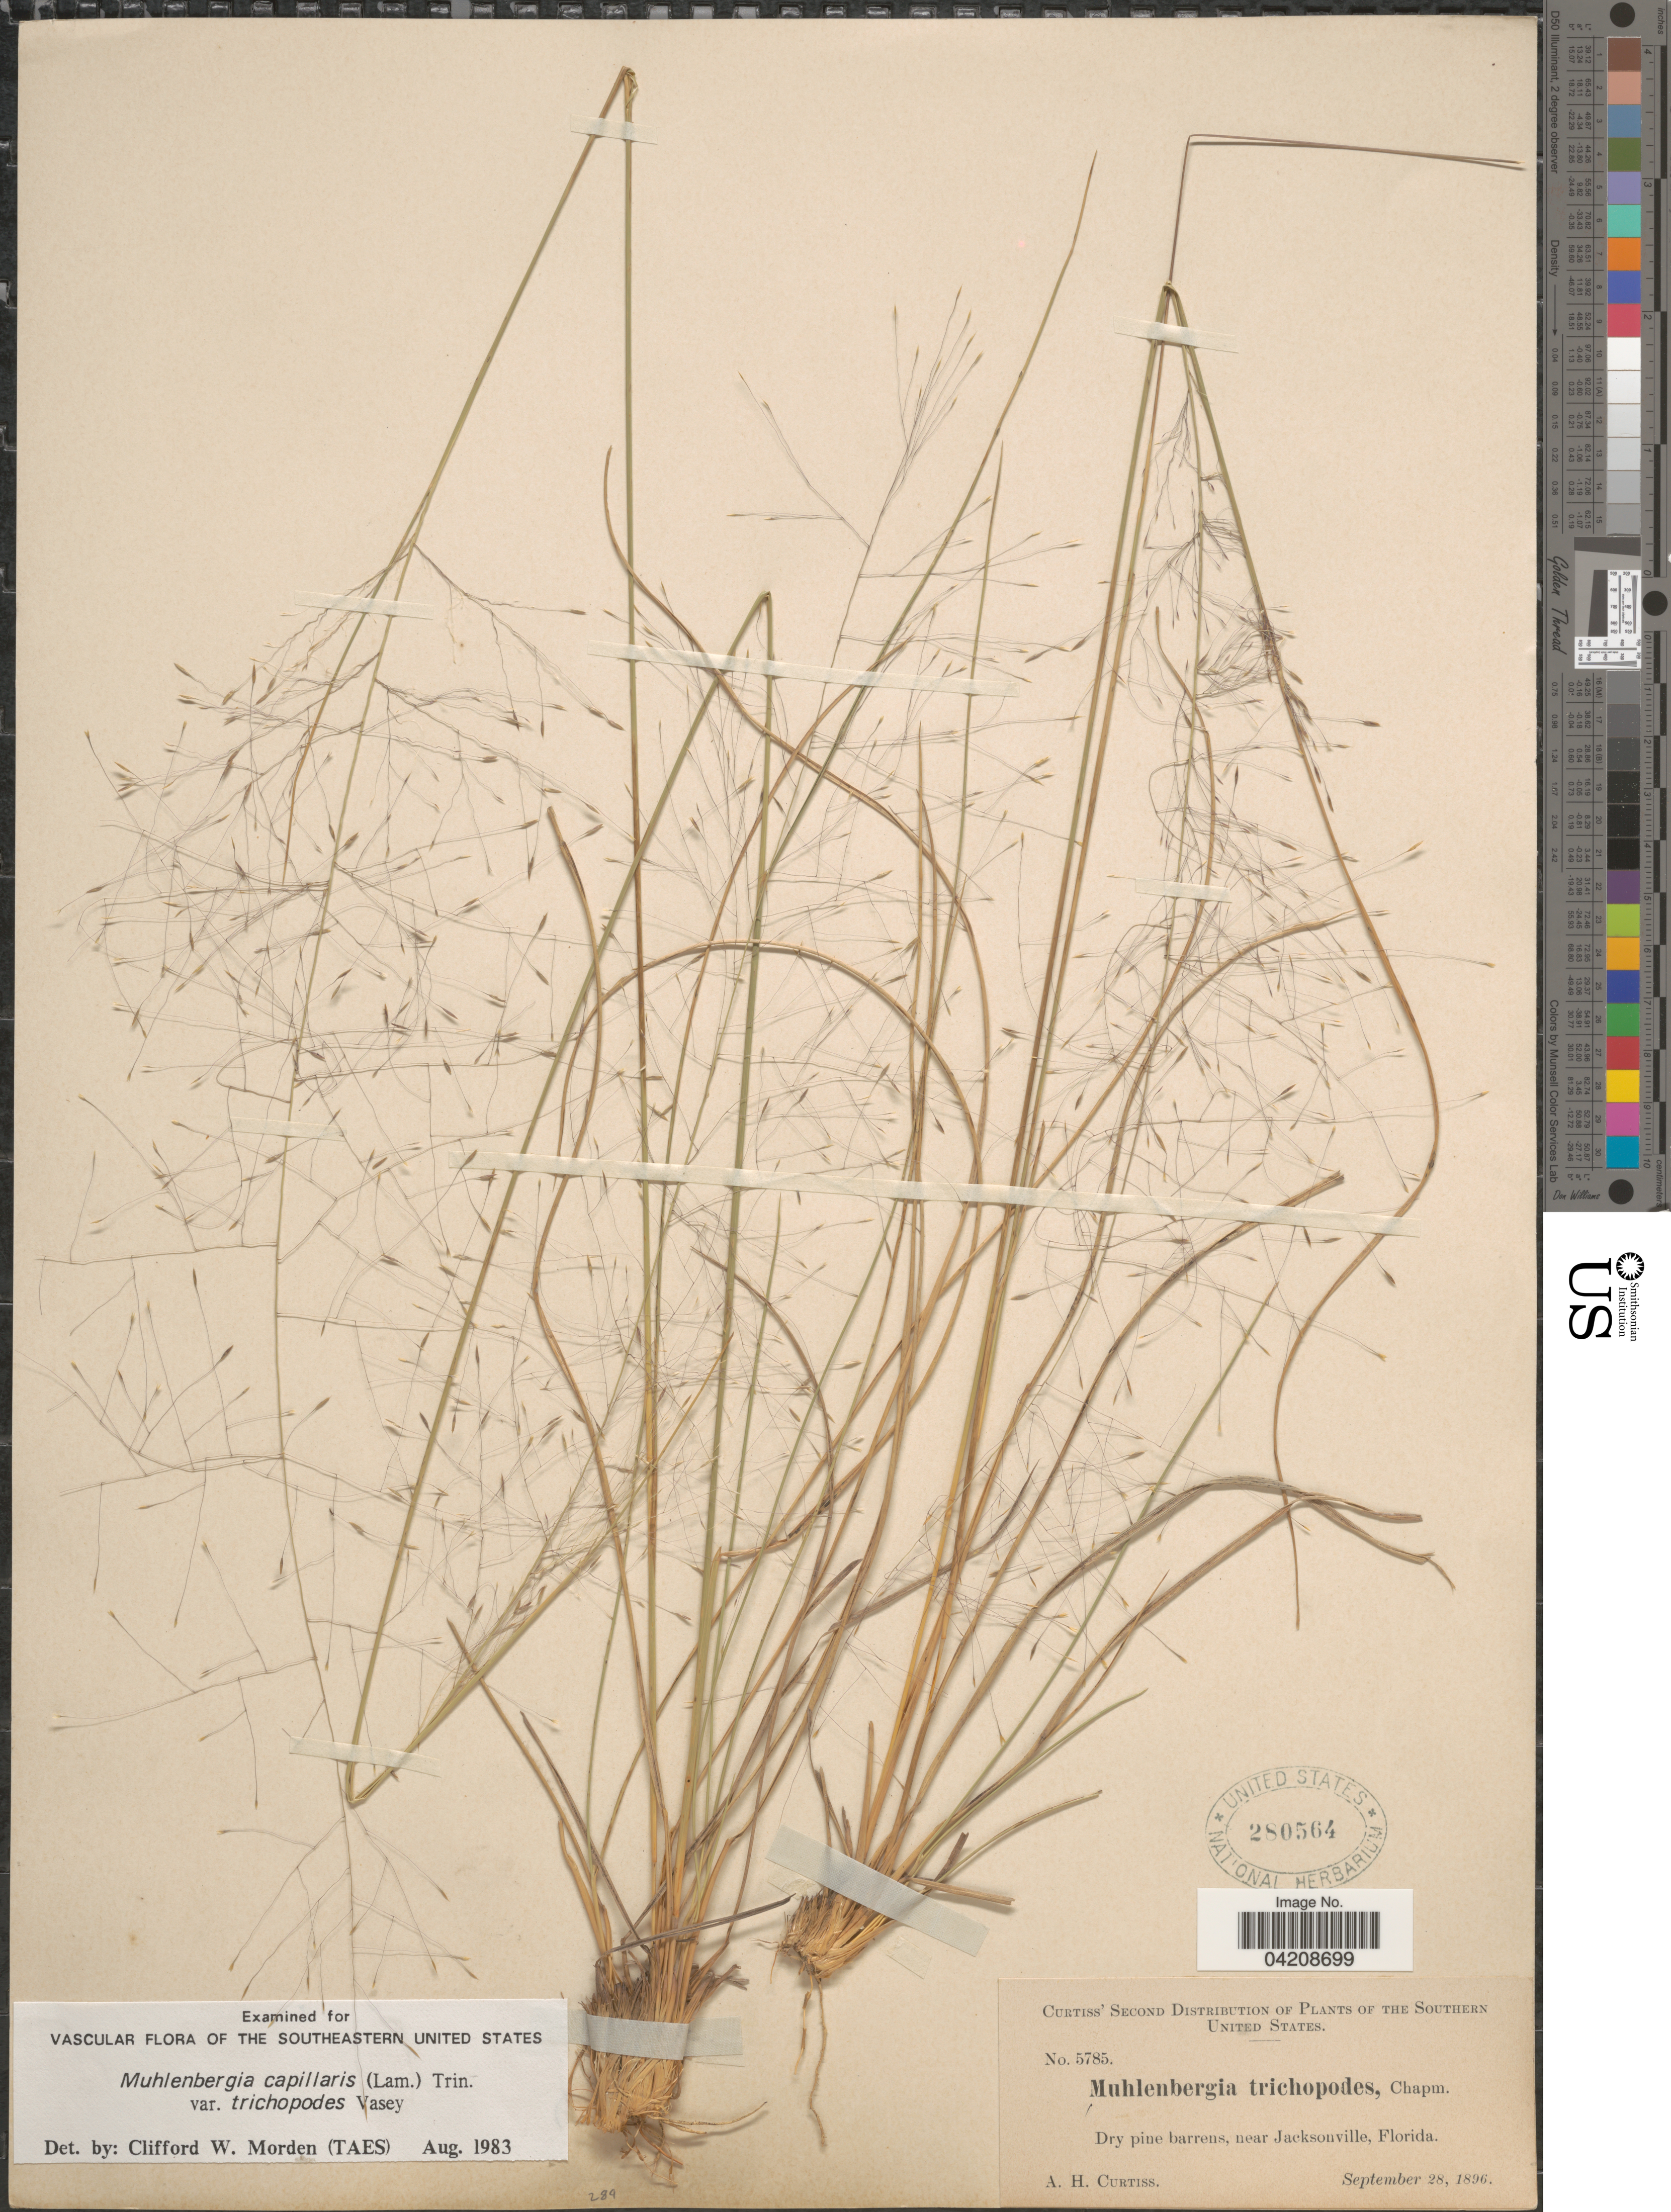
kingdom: Plantae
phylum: Tracheophyta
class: Liliopsida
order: Poales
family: Poaceae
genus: Muhlenbergia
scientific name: Muhlenbergia expansa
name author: Trin.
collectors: A. H. Curtiss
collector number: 5785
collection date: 1896-09-28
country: United States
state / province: Florida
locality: Southern United States. Dry pine barrens, near Jacksonville.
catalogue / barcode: US 280564